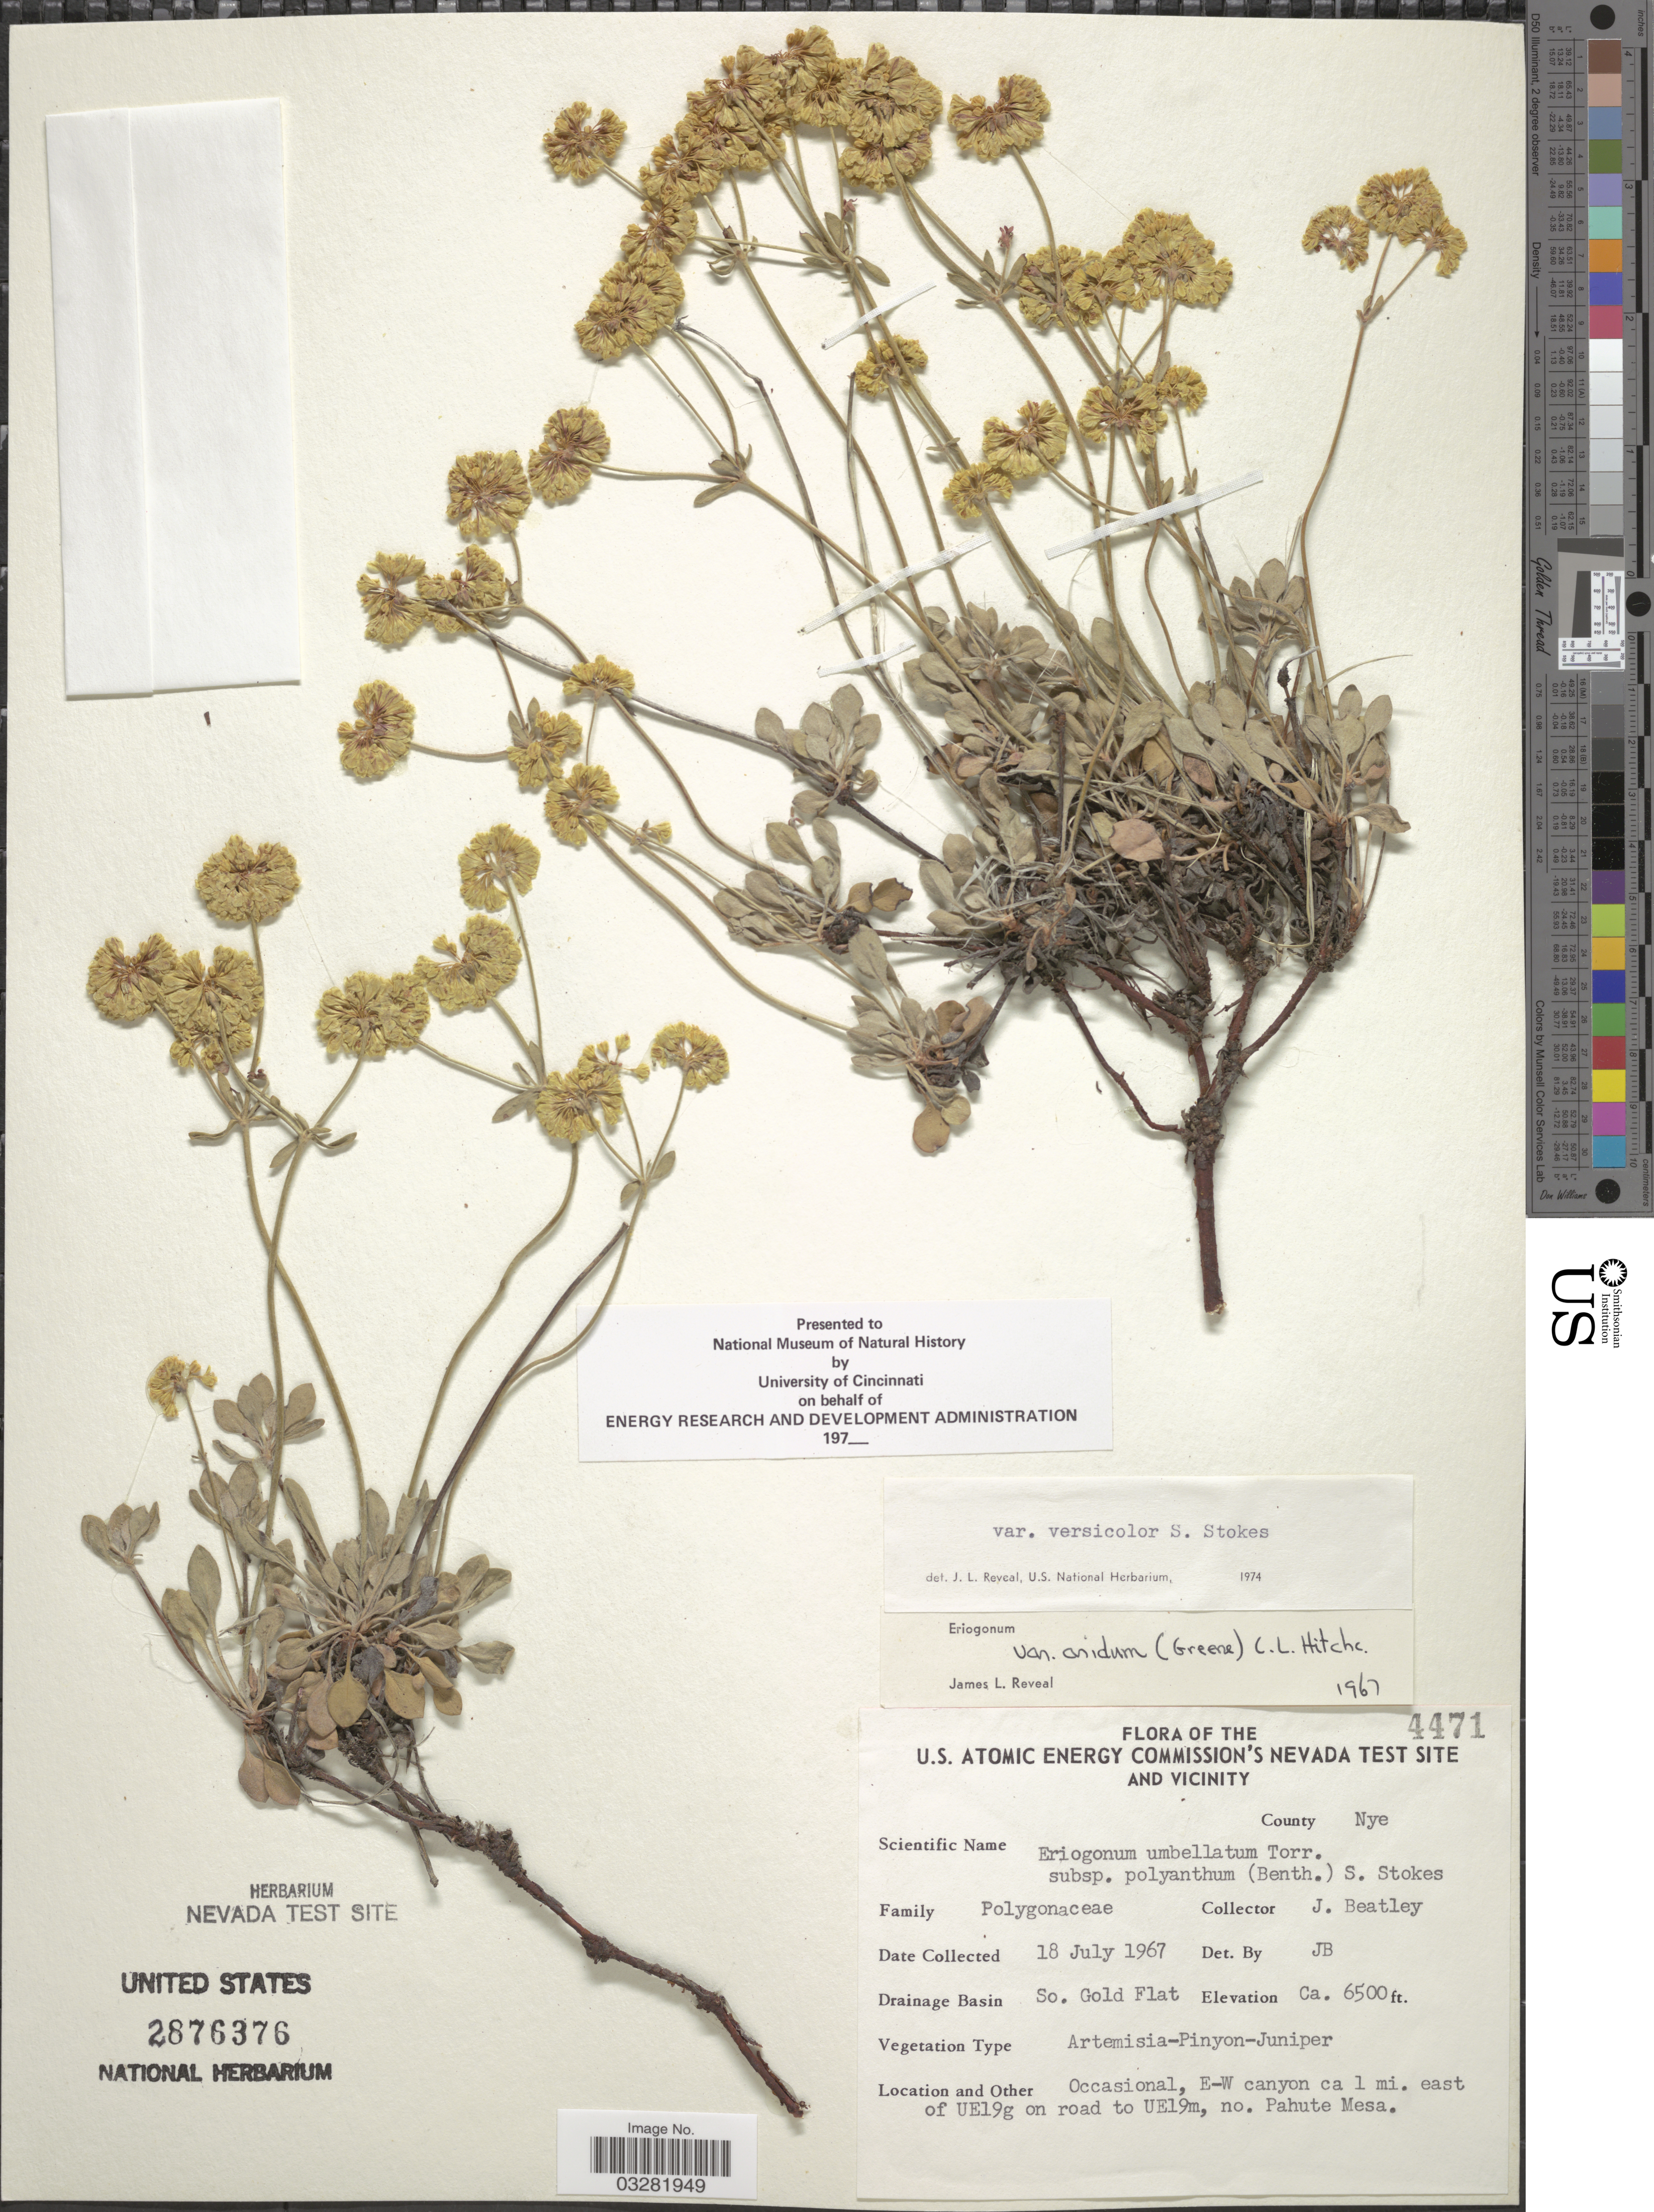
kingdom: Plantae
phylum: Tracheophyta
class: Magnoliopsida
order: Caryophyllales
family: Polygonaceae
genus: Eriogonum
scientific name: Eriogonum umbellatum var. versicolor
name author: S. Stokes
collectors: J. C. Beatley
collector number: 4471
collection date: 1967-07-18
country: United States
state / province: Nevada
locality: The U.S. Atomic Energy Commission's Nevada Test Site and Vicinity. County Nye. Drainage Basin So. Gold Flat. Occasional, E-W canyon ca 1 mi. east of UE19g on road to UE19m, no. Pahute Mesa.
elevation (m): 1981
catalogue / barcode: US 2876376